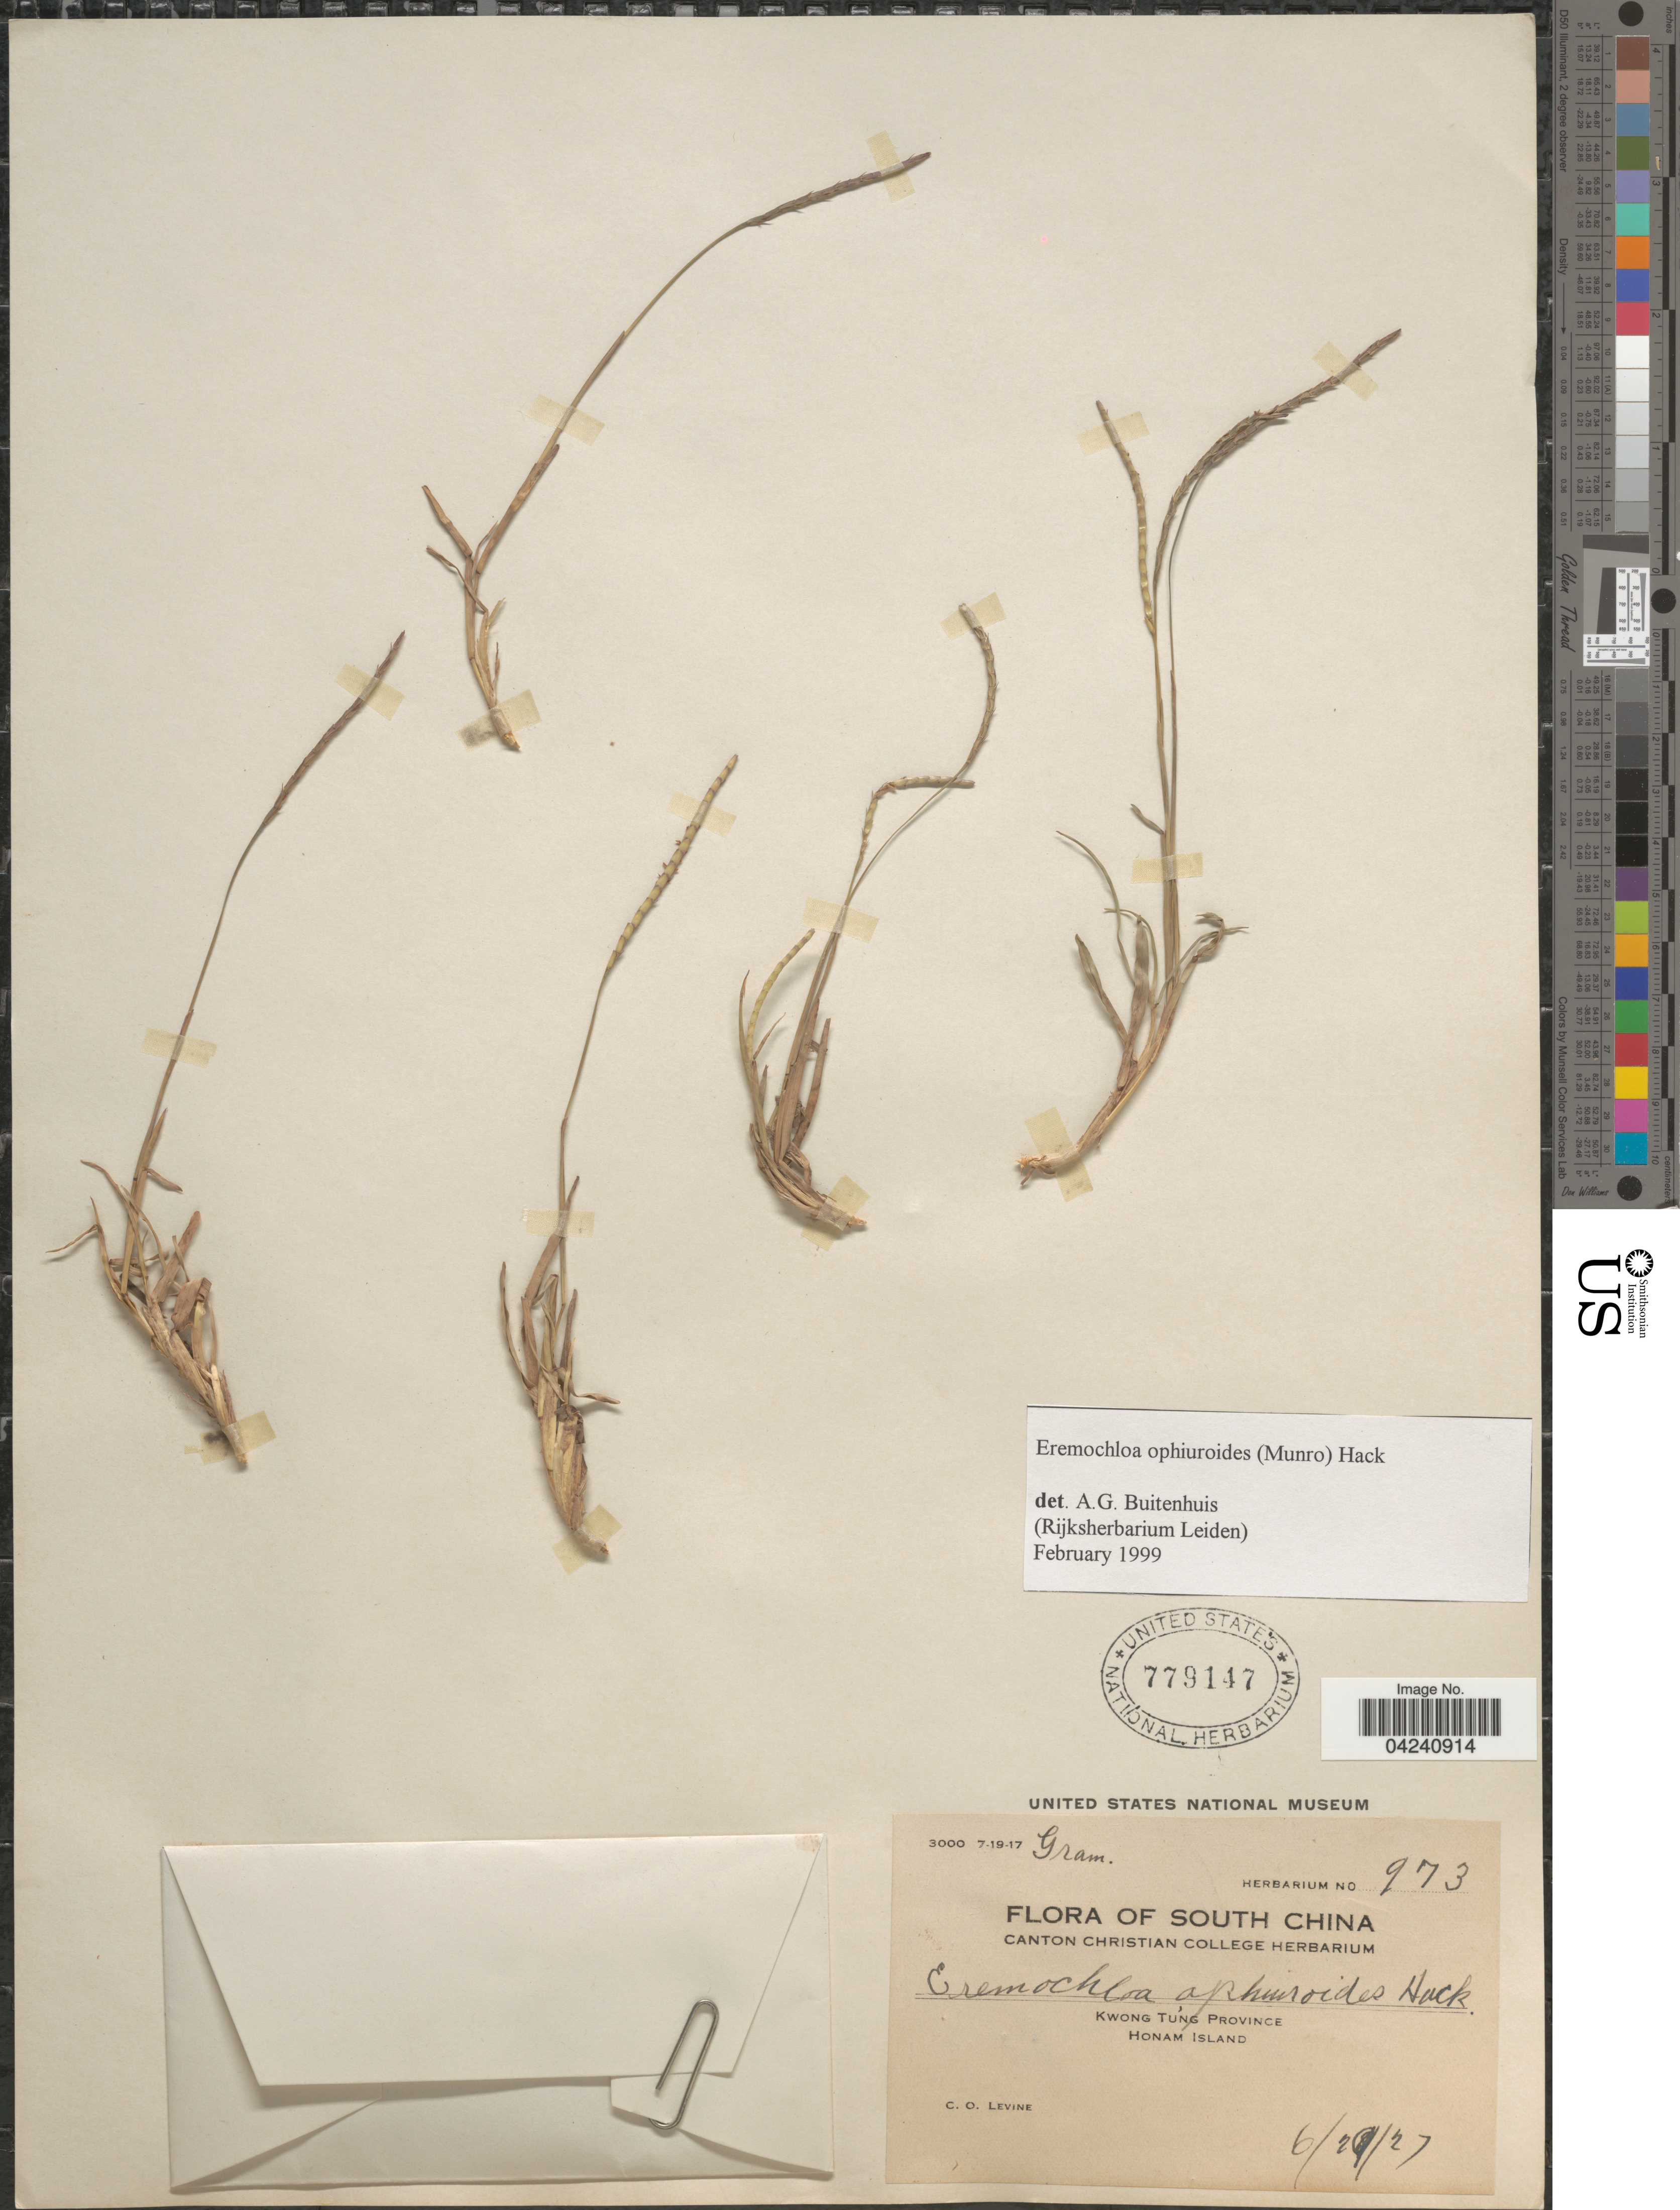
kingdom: Plantae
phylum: Tracheophyta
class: Liliopsida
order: Poales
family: Poaceae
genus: Eremochloa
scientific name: Eremochloa ophiuroides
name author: (Munro) Hack.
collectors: C. O. Levine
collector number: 973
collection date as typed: Transcribed d/m/y: 29/6/27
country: China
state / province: Guangdong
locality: South China. Kwong Tung Province. Honam Island.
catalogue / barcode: US 779147